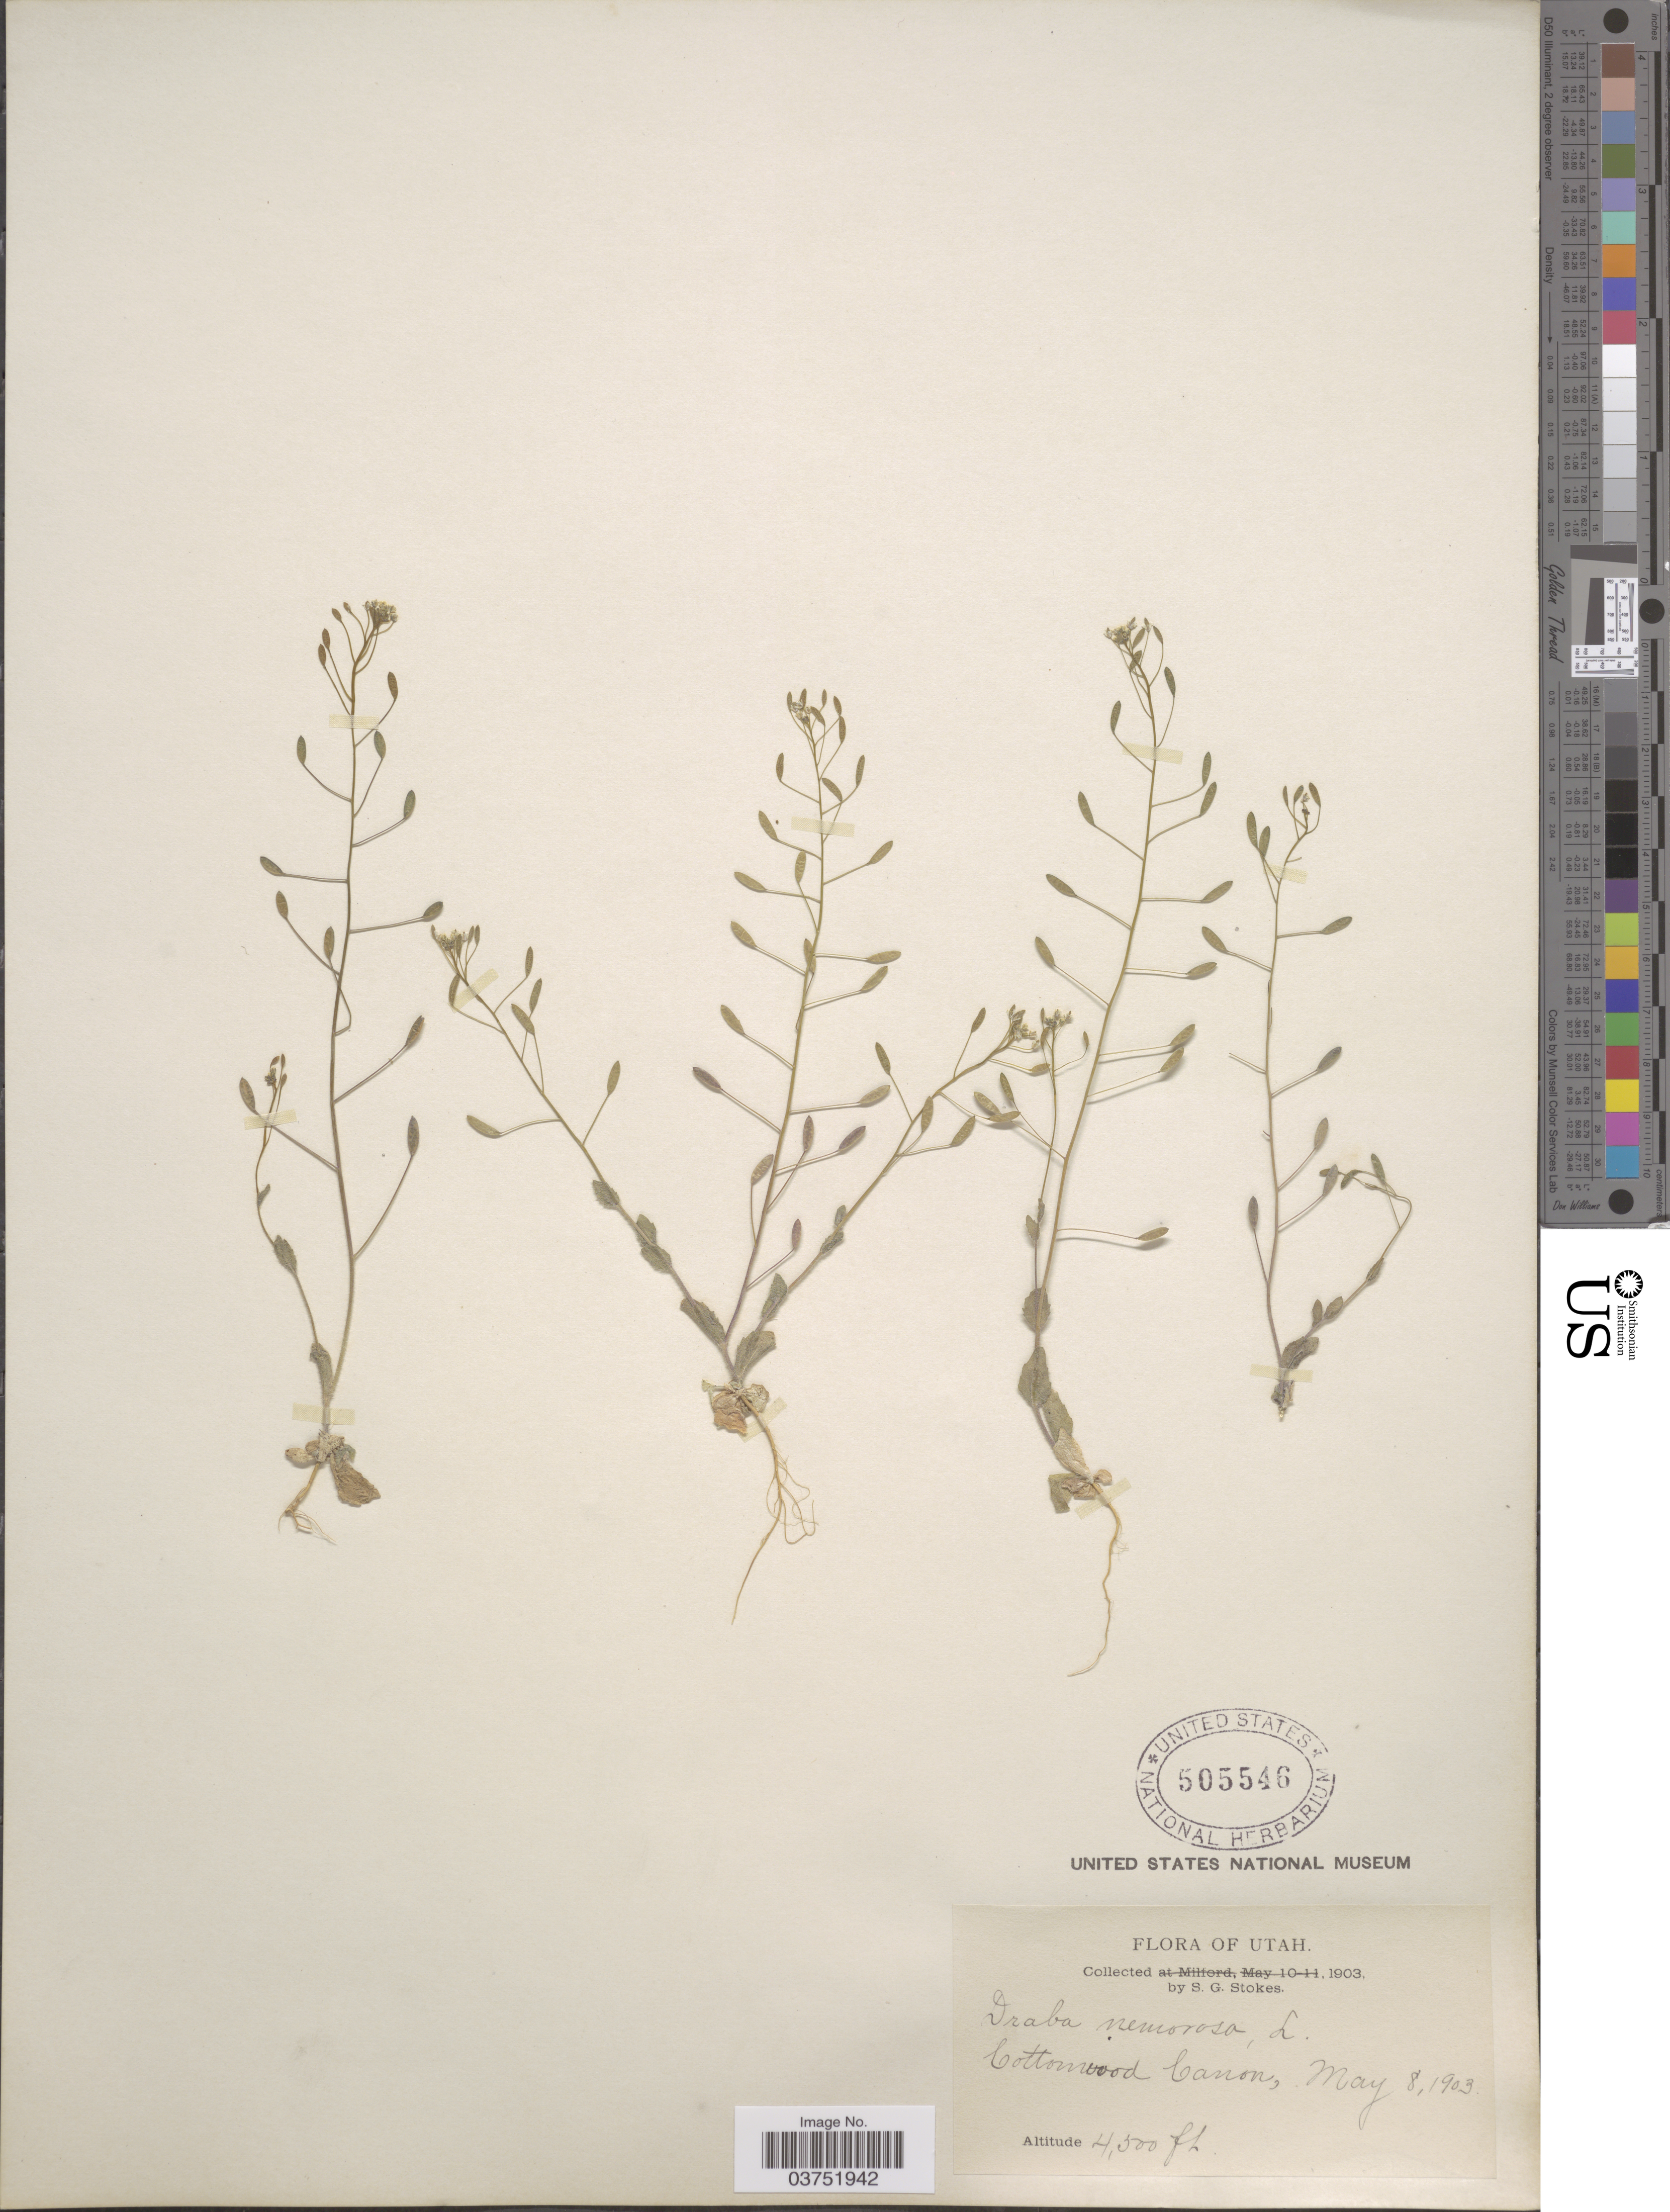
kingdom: Plantae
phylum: Tracheophyta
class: Magnoliopsida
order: Brassicales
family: Brassicaceae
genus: Draba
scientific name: Draba nemorosa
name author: L.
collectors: S. G. Stokes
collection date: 1903-05-08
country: United States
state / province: Utah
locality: Cottomwood Canon.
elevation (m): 1372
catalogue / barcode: US 505546